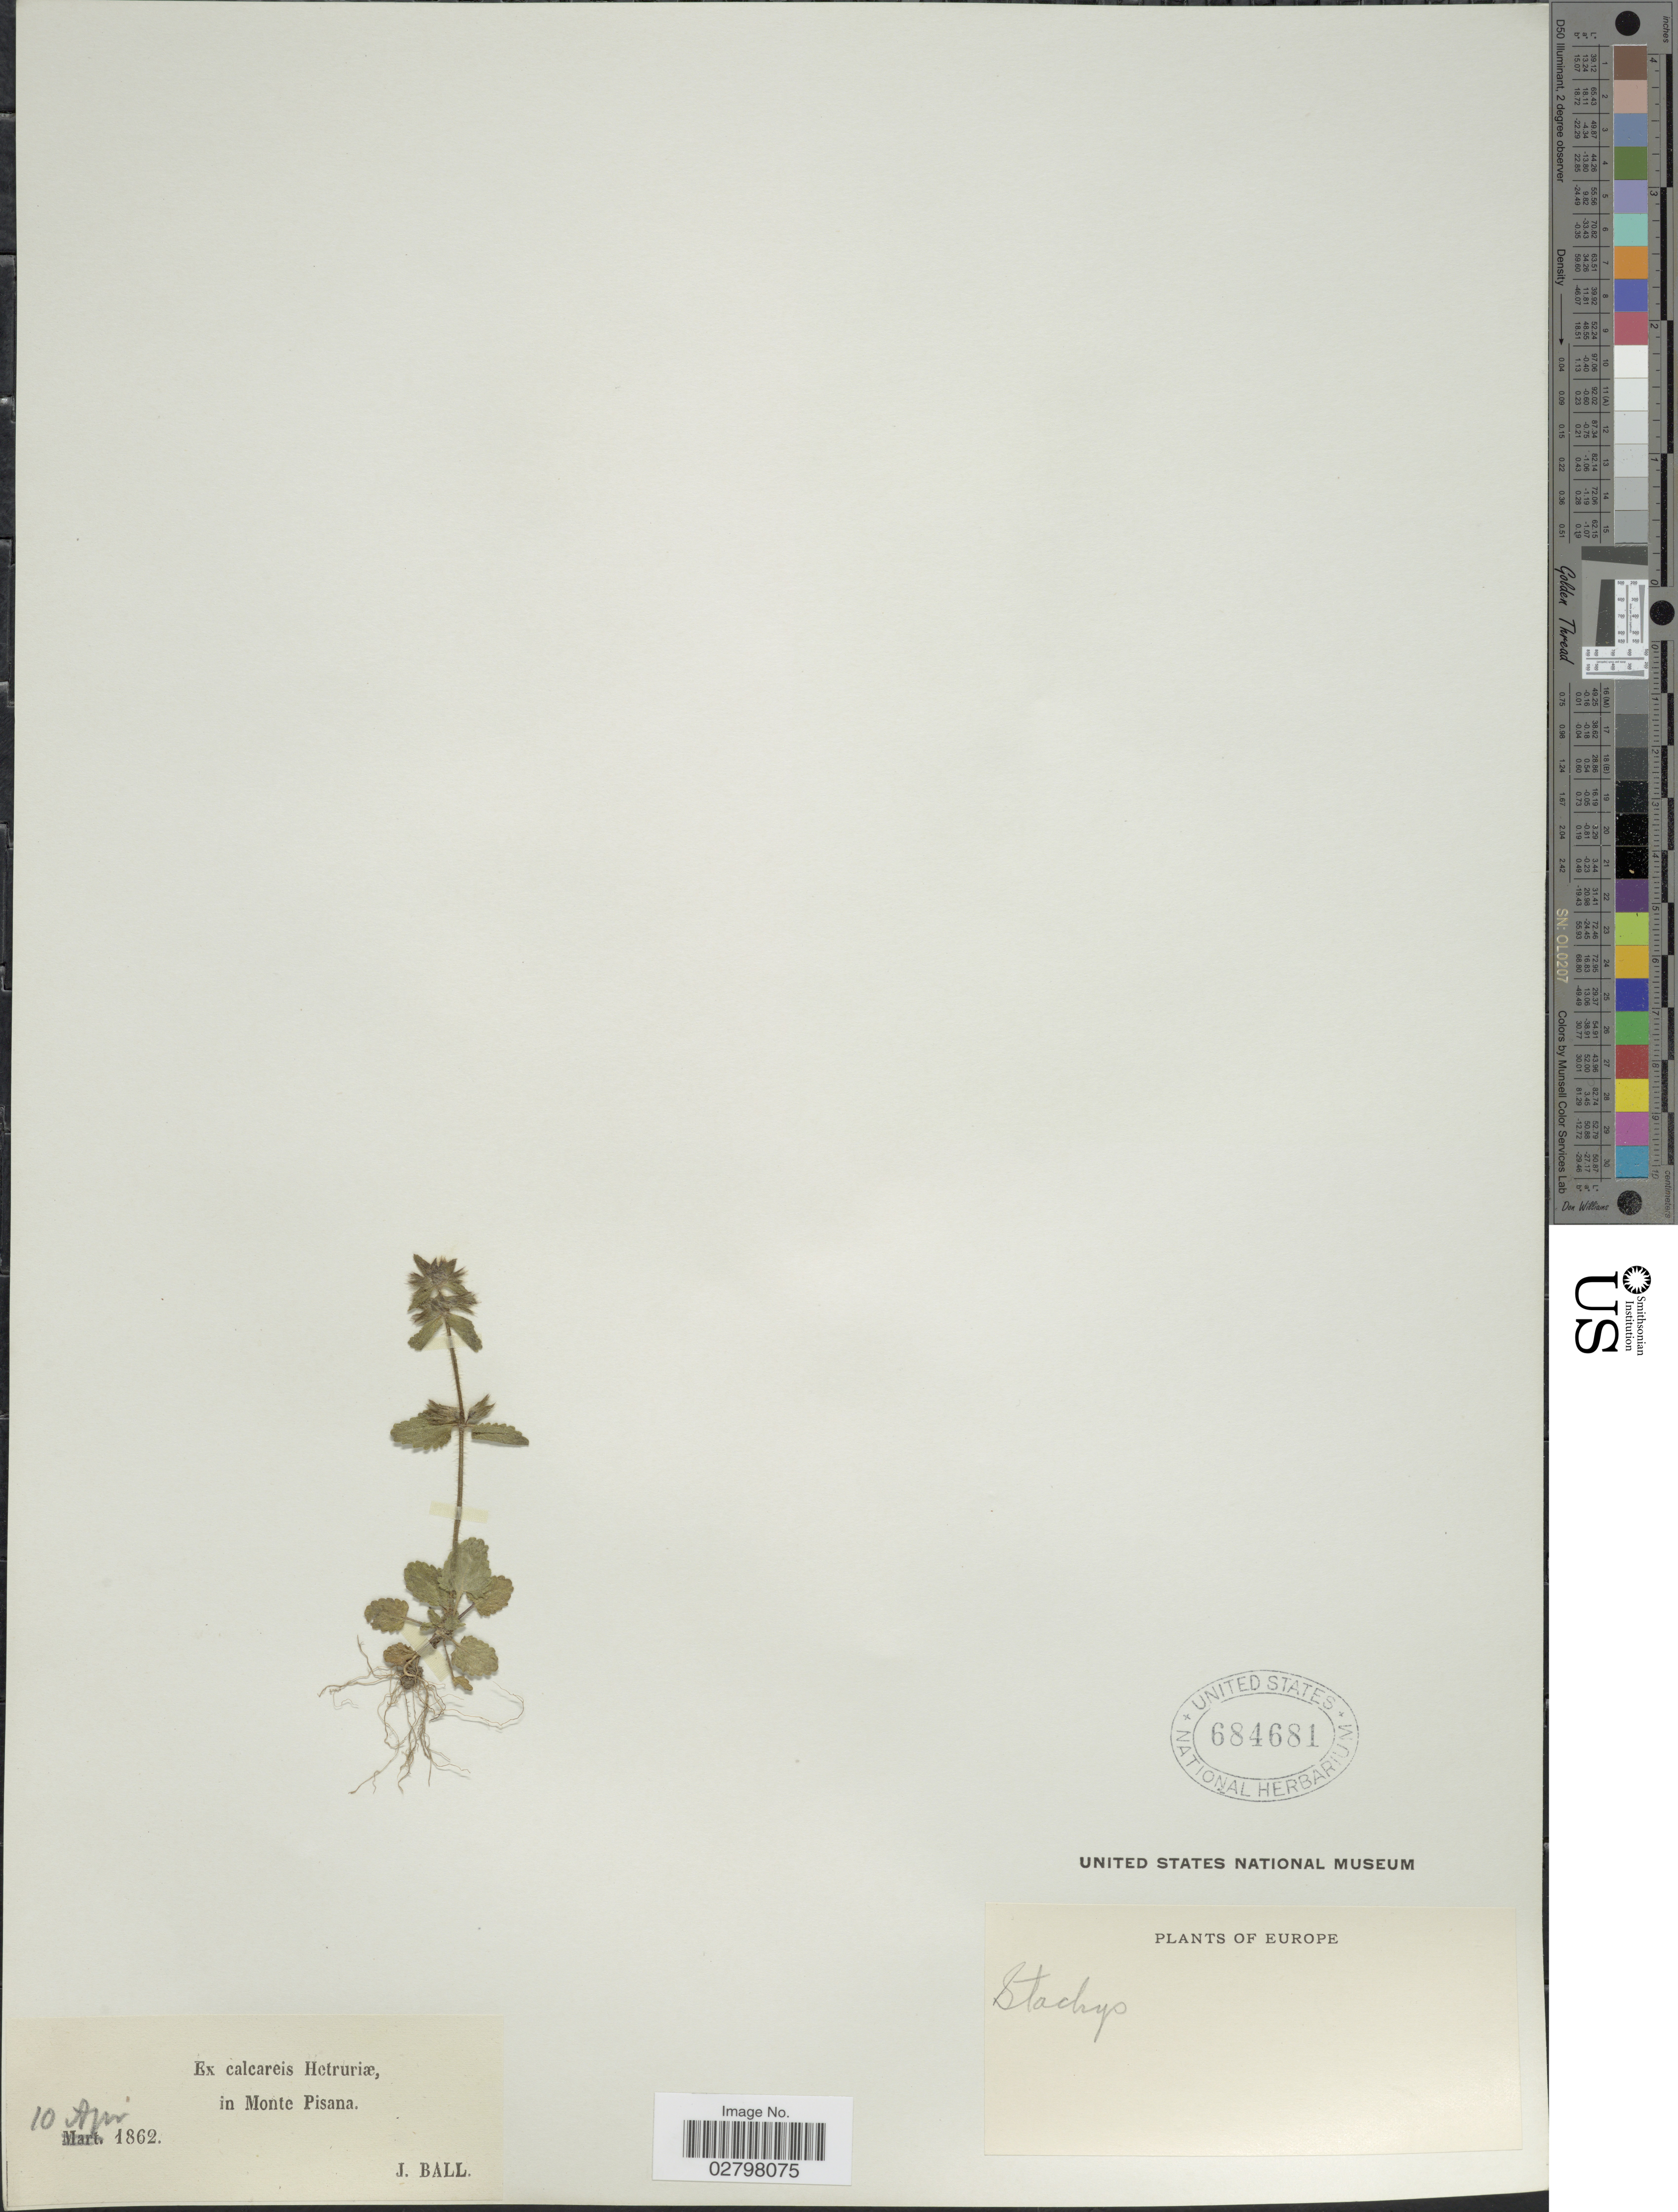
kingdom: Plantae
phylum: Tracheophyta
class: Magnoliopsida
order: Lamiales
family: Lamiaceae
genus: Stachys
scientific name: Stachys sp.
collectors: J. Ball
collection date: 1862-04-10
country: Italy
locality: Europe. Ex calcareis Hetruriæ, in Monte Pisana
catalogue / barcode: US 684681